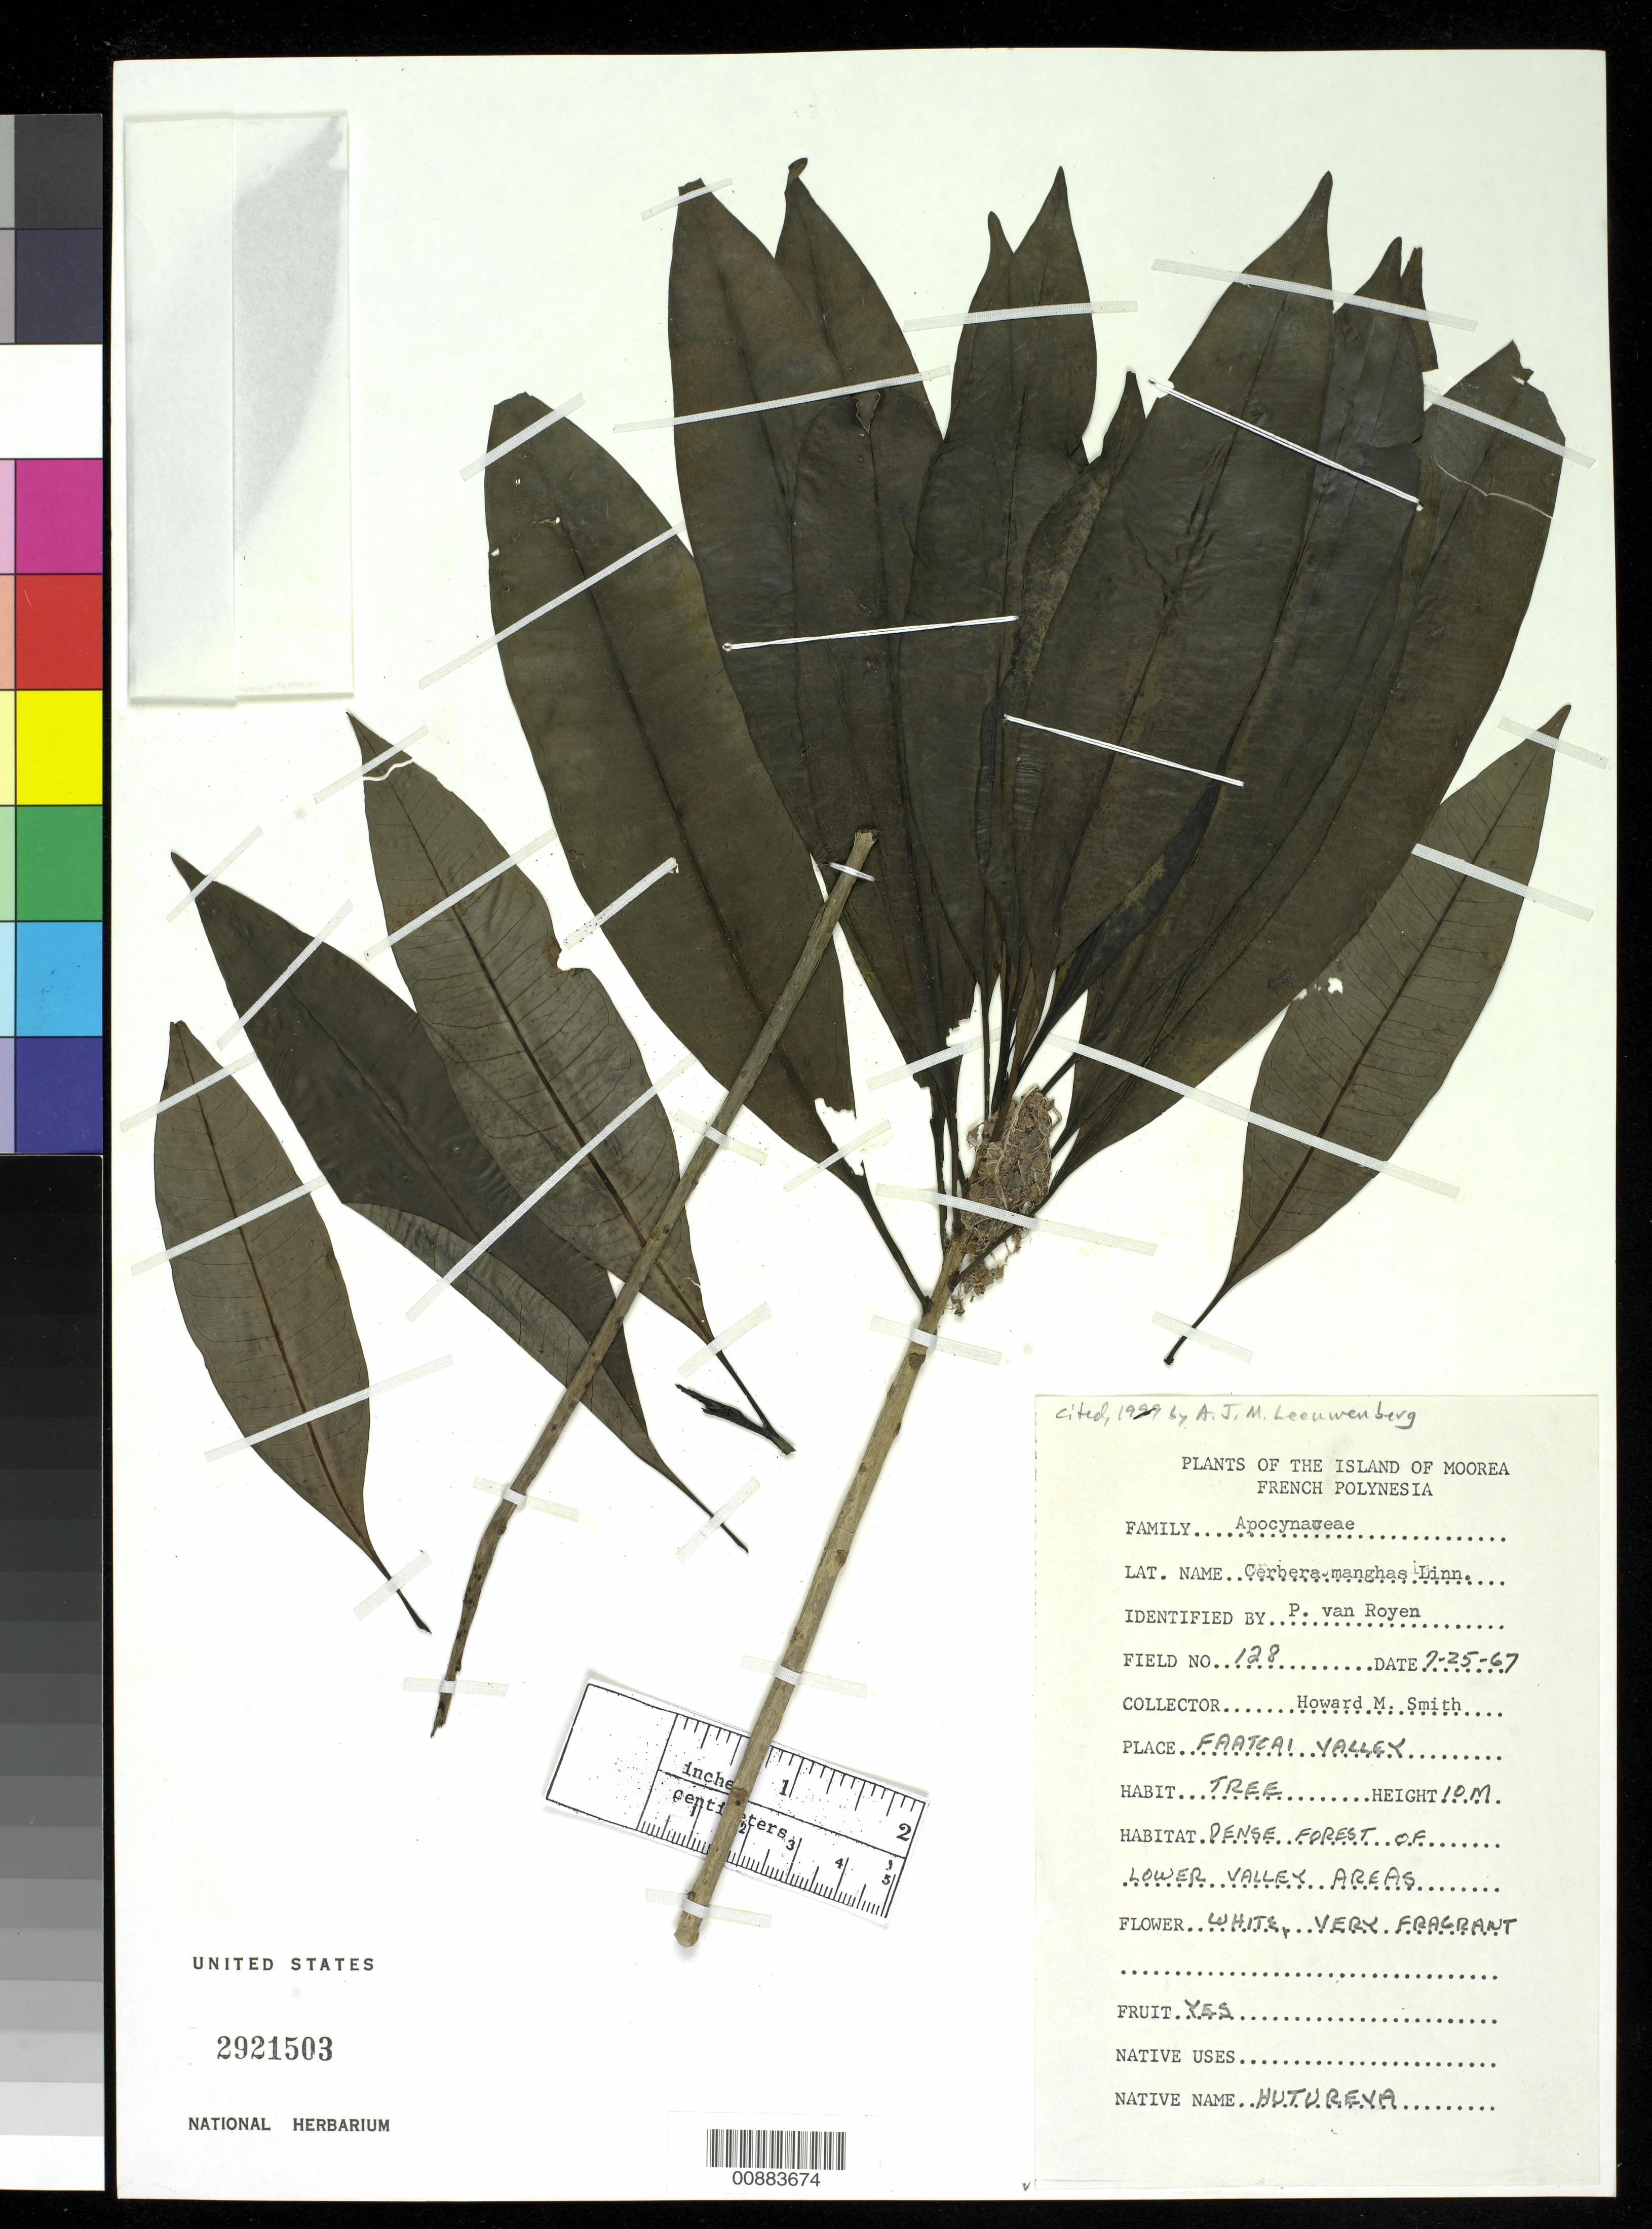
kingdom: Plantae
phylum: Tracheophyta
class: Magnoliopsida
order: Gentianales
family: Apocynaceae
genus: Cerbera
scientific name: Cerbera manghas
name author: L.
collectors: H. M. Smith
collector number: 128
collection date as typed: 25 Jul 1967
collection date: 1967-07-25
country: French Polynesia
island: Moorea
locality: Faatcai Valley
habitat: Dense forest of lower valley areas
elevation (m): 10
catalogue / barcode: US 2921503